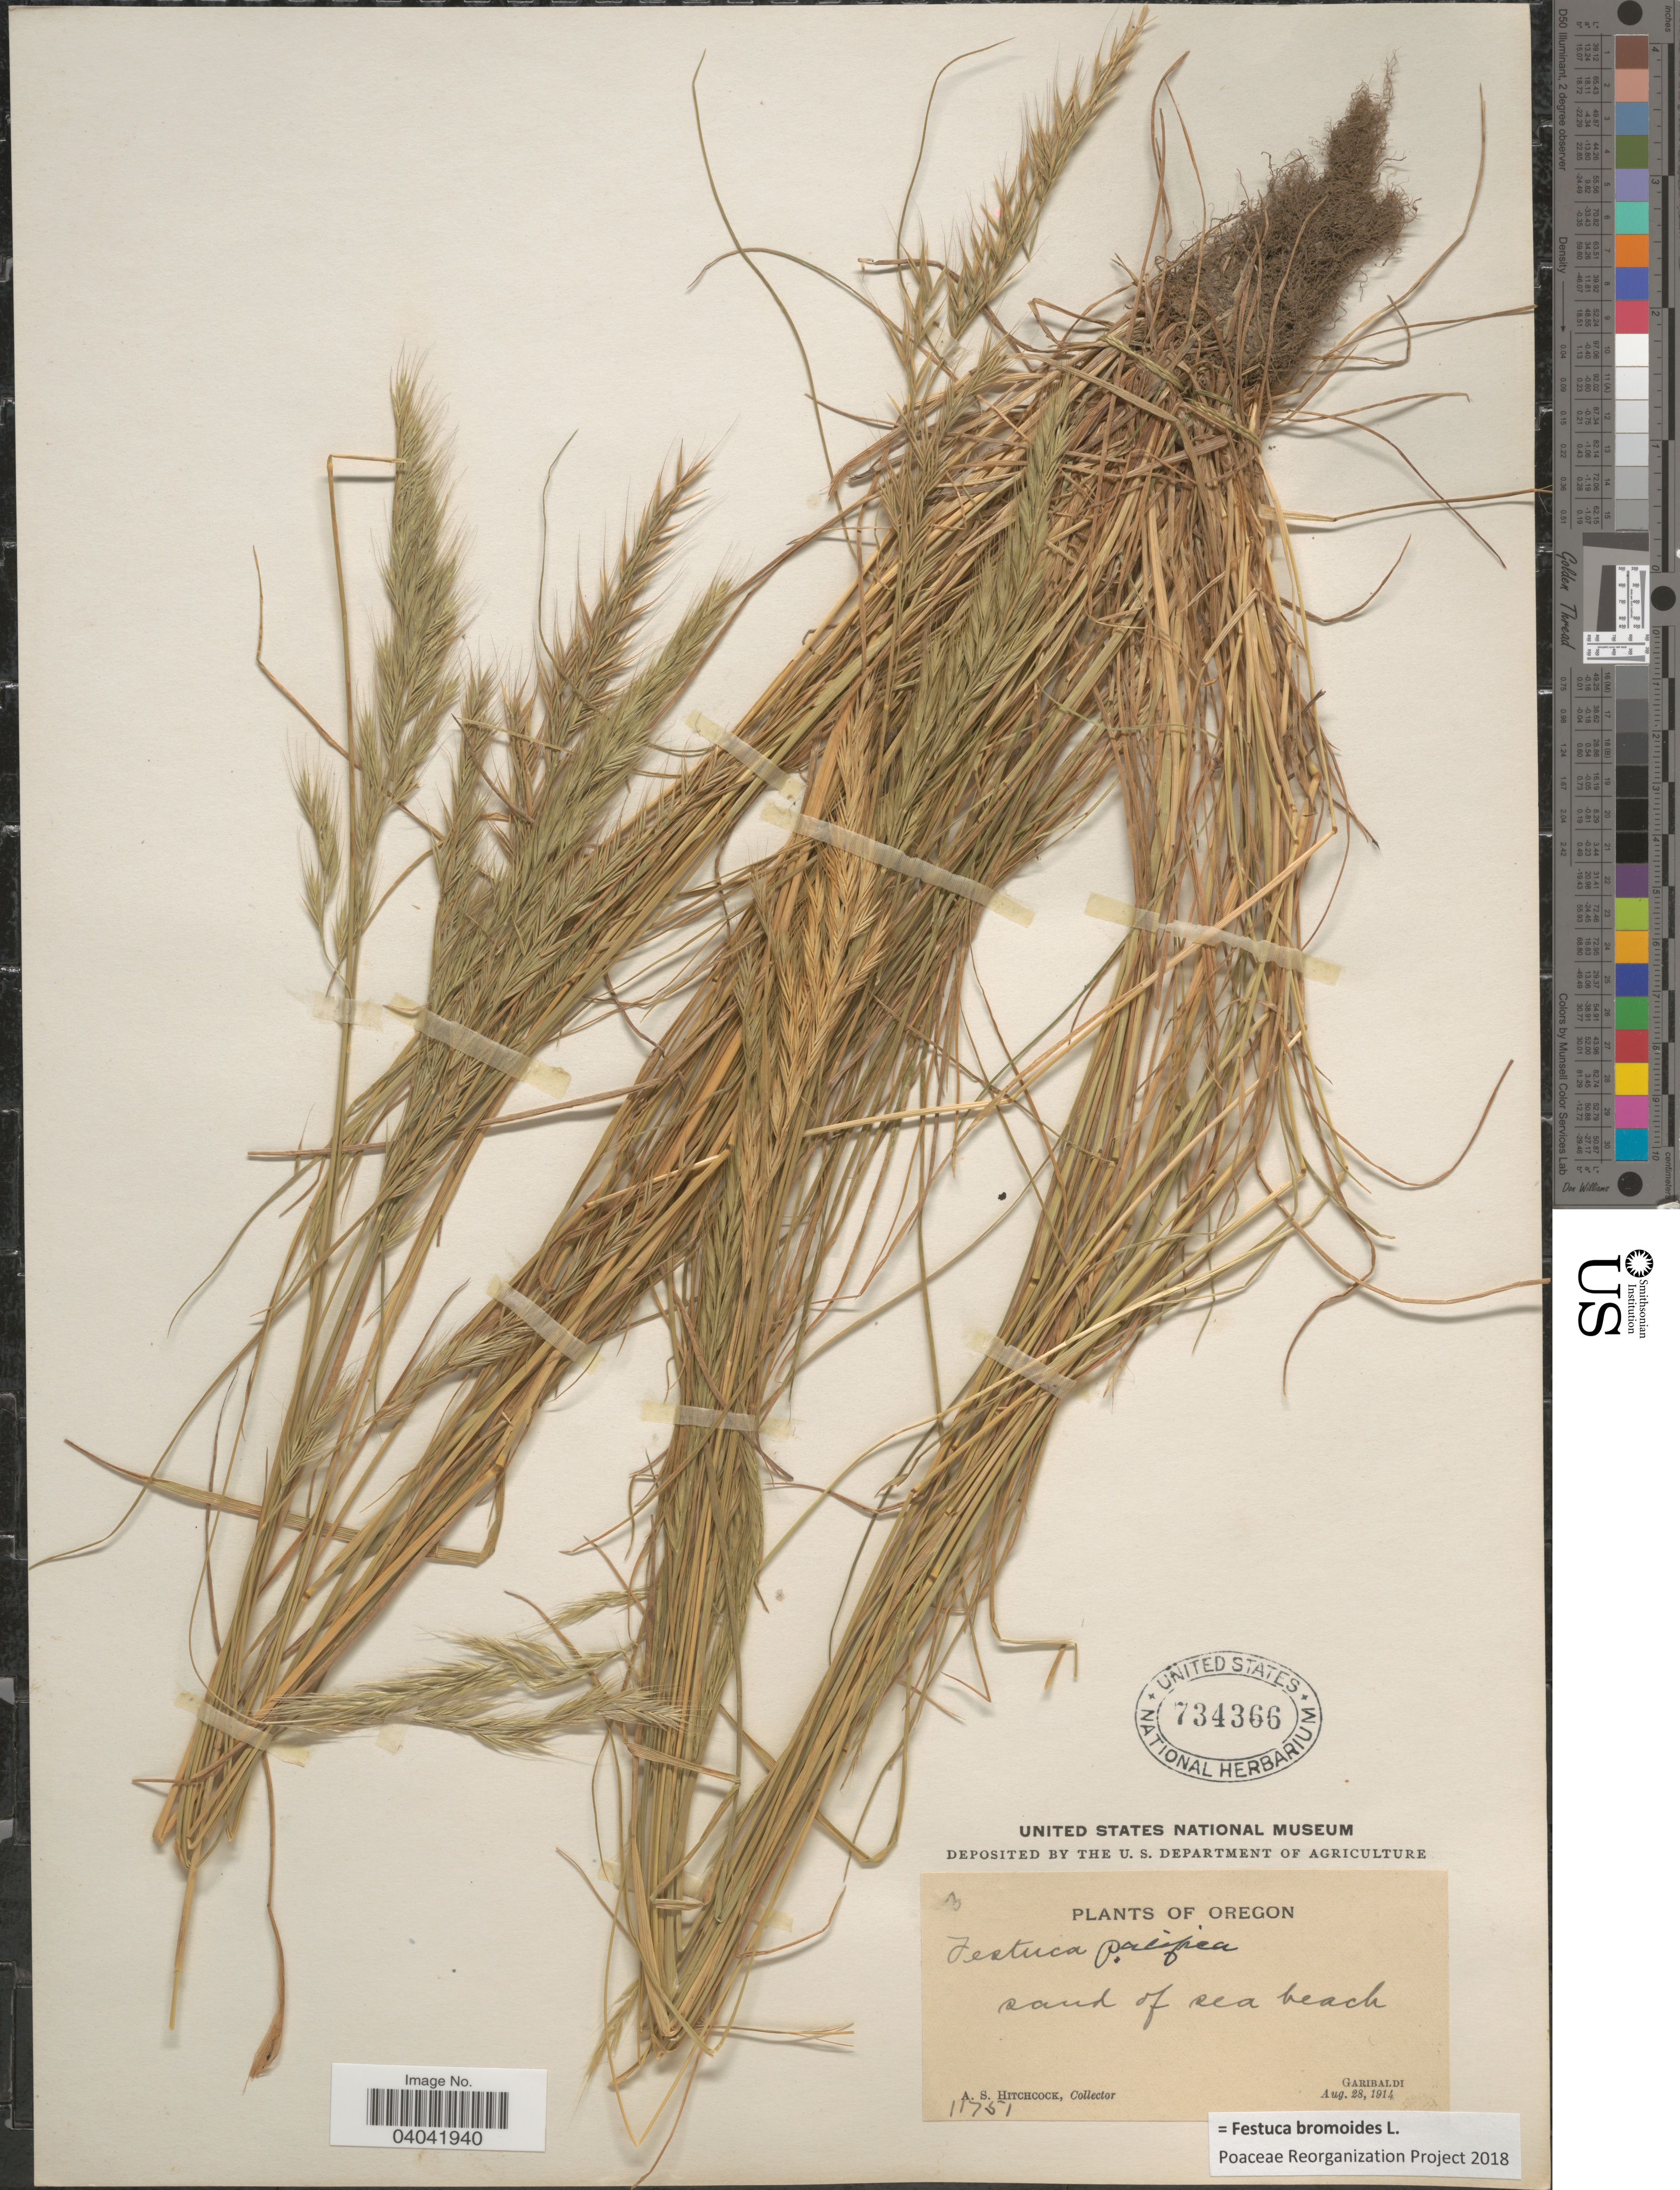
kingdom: Plantae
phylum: Tracheophyta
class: Liliopsida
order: Poales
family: Poaceae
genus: Festuca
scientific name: Festuca bromoides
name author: L.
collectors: A. S. Hitchcock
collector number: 11751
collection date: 1914-08-28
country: United States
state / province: Oregon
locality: Garibaldi.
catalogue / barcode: US 734366